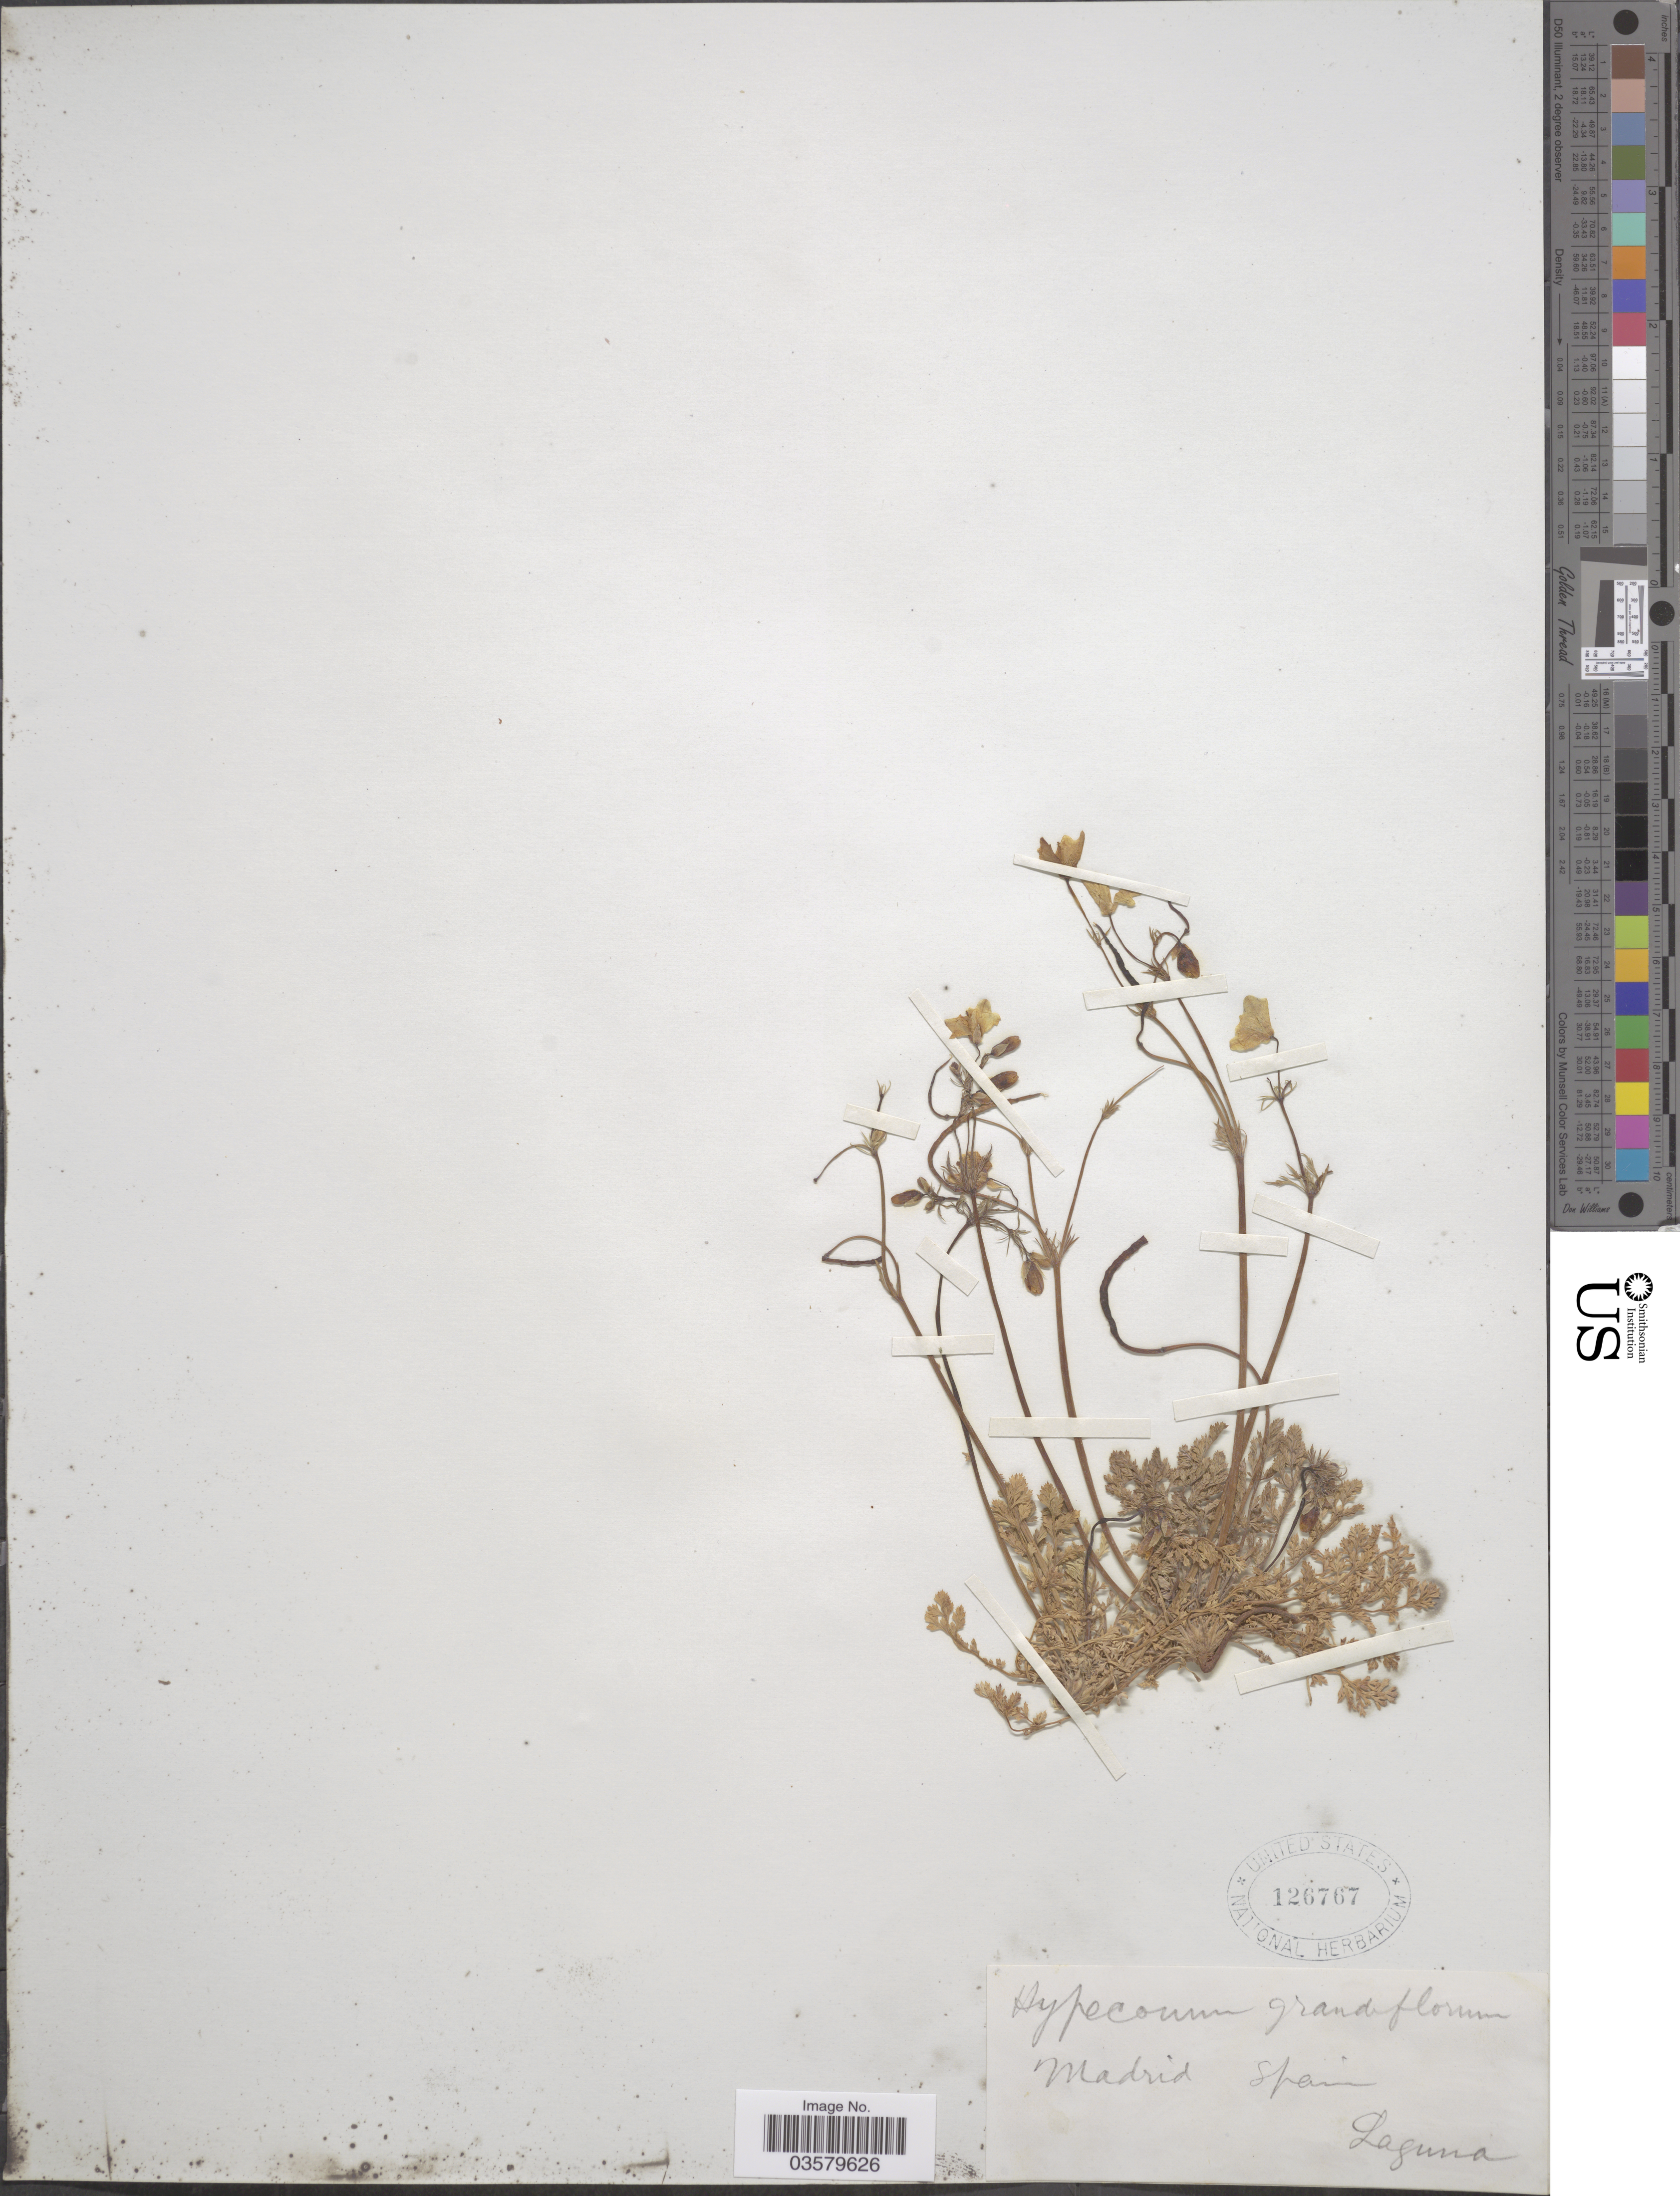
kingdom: Plantae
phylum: Tracheophyta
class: Magnoliopsida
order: Ranunculales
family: Papaveraceae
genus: Hypecoum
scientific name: Hypecoum grandiflorum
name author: Benth.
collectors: -. Laguna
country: Spain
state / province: Madrid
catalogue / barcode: US 126767